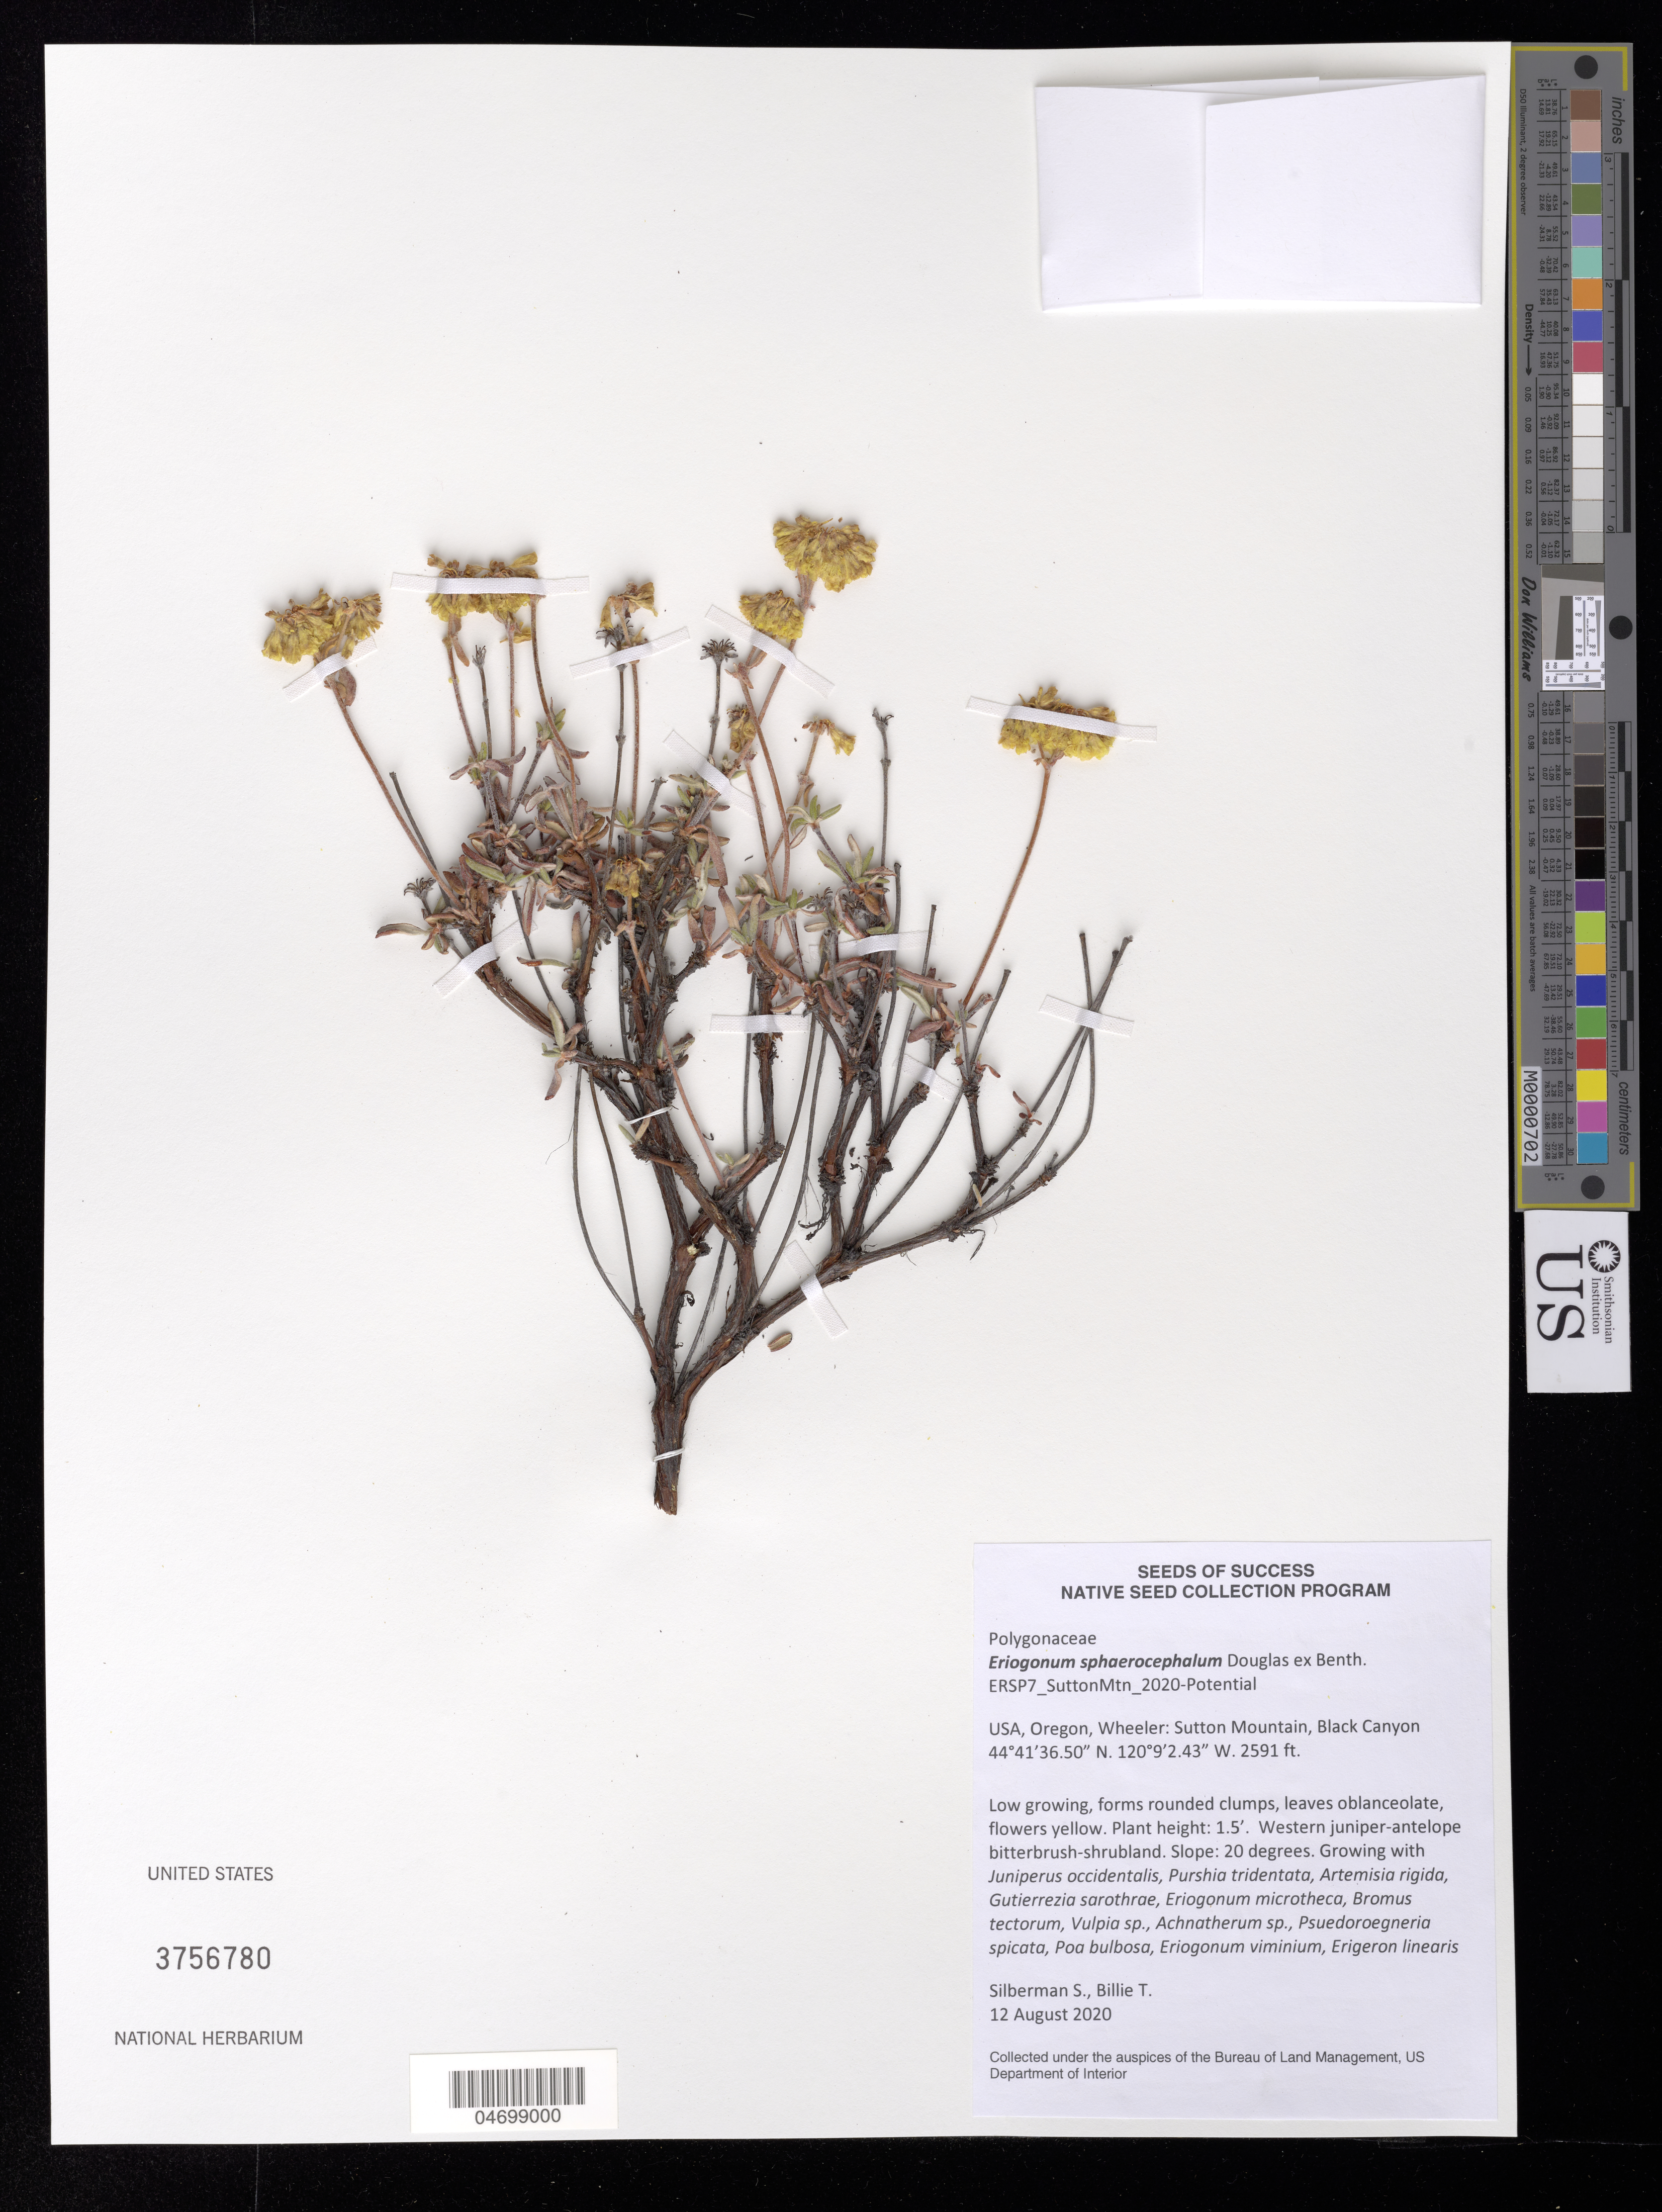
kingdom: Plantae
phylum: Tracheophyta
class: Magnoliopsida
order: Caryophyllales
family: Polygonaceae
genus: Eriogonum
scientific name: Eriogonum sphaerocephalum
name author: Benth. & Douglas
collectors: S. Silberman & T. Billie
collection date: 2020-08-12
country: United States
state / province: Oregon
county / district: Wheeler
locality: Sutton Mtn, Black Canyon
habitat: Western juniper-antelope bitterbrush-shrubland. With Purshia tridentata, Artemisia rigida, Vulpia sp., etc.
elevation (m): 790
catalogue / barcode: US 3756780